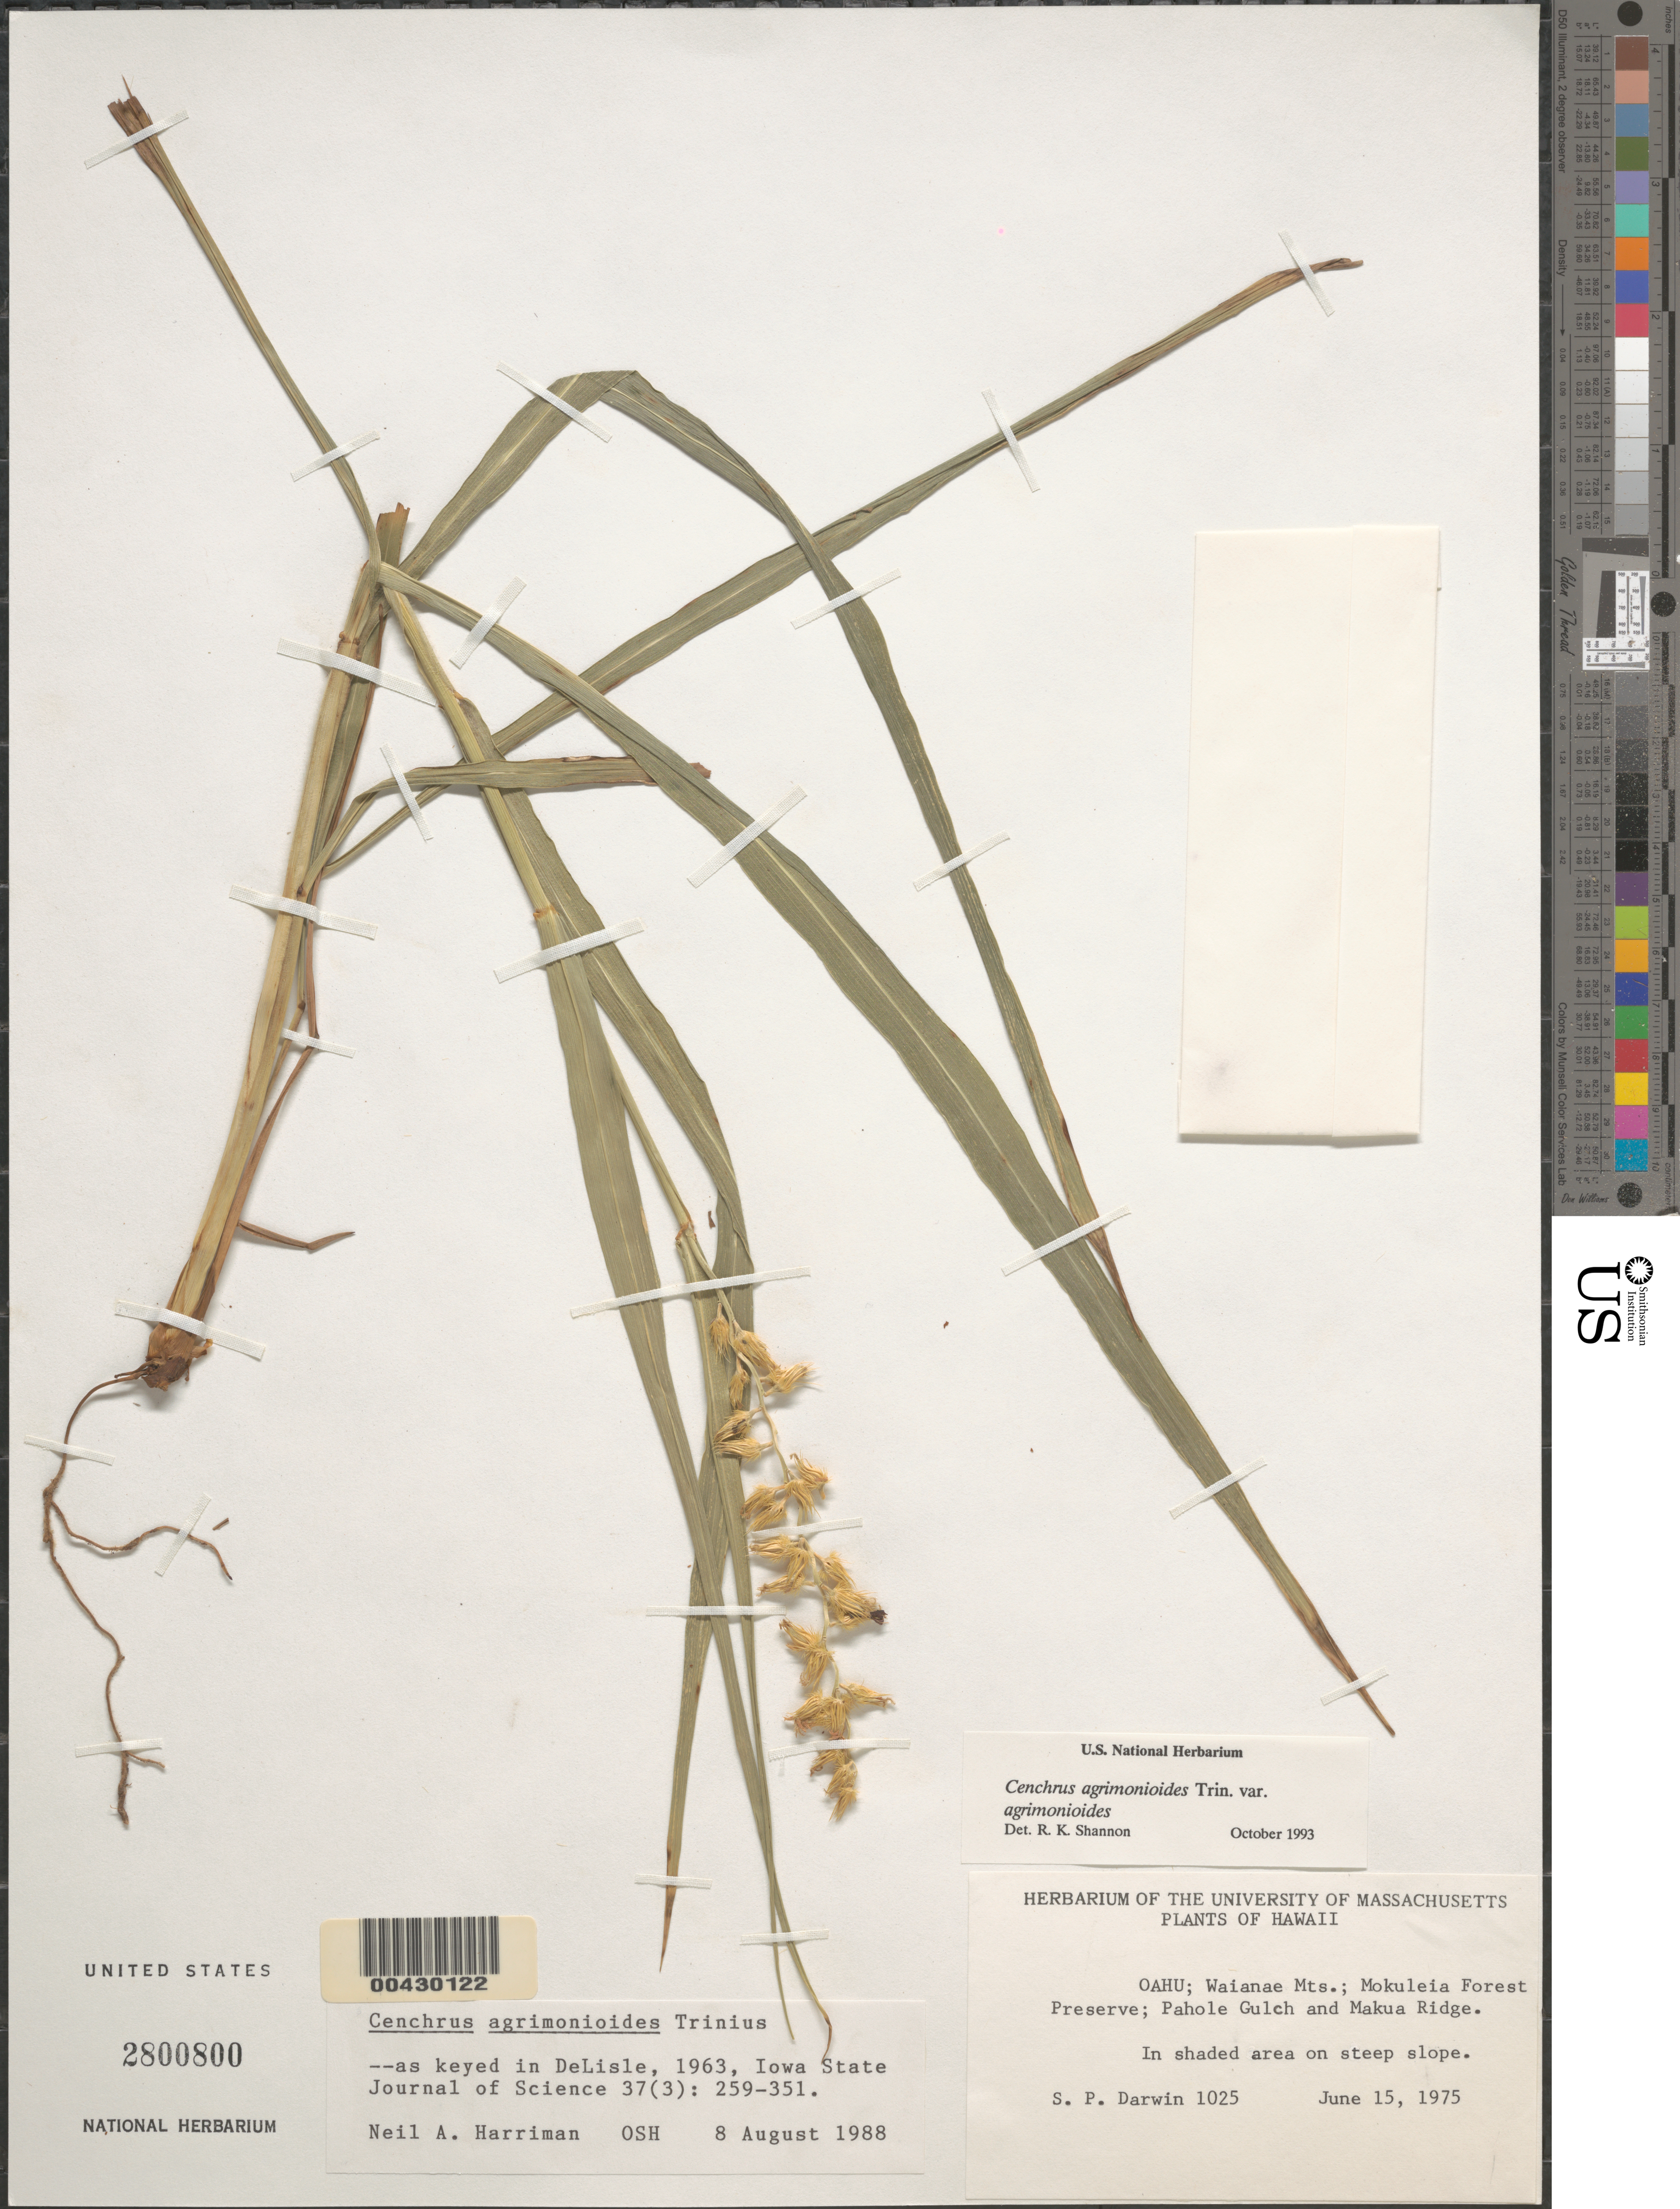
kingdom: Plantae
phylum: Tracheophyta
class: Liliopsida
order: Poales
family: Poaceae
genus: Cenchrus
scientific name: Cenchrus agrimonioides var. agrimonioides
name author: Trin.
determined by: Shannon, R. K., (UNITED STATES)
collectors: S. P. Darwin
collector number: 1025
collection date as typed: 15 Jun 1975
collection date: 1975-06-15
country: United States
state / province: Hawaii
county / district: Honolulu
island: Oahu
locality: Waianae Mountains, Mokuleia Forest Preserve, Pahole Gulch and Makua Ridge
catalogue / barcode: US 2800800